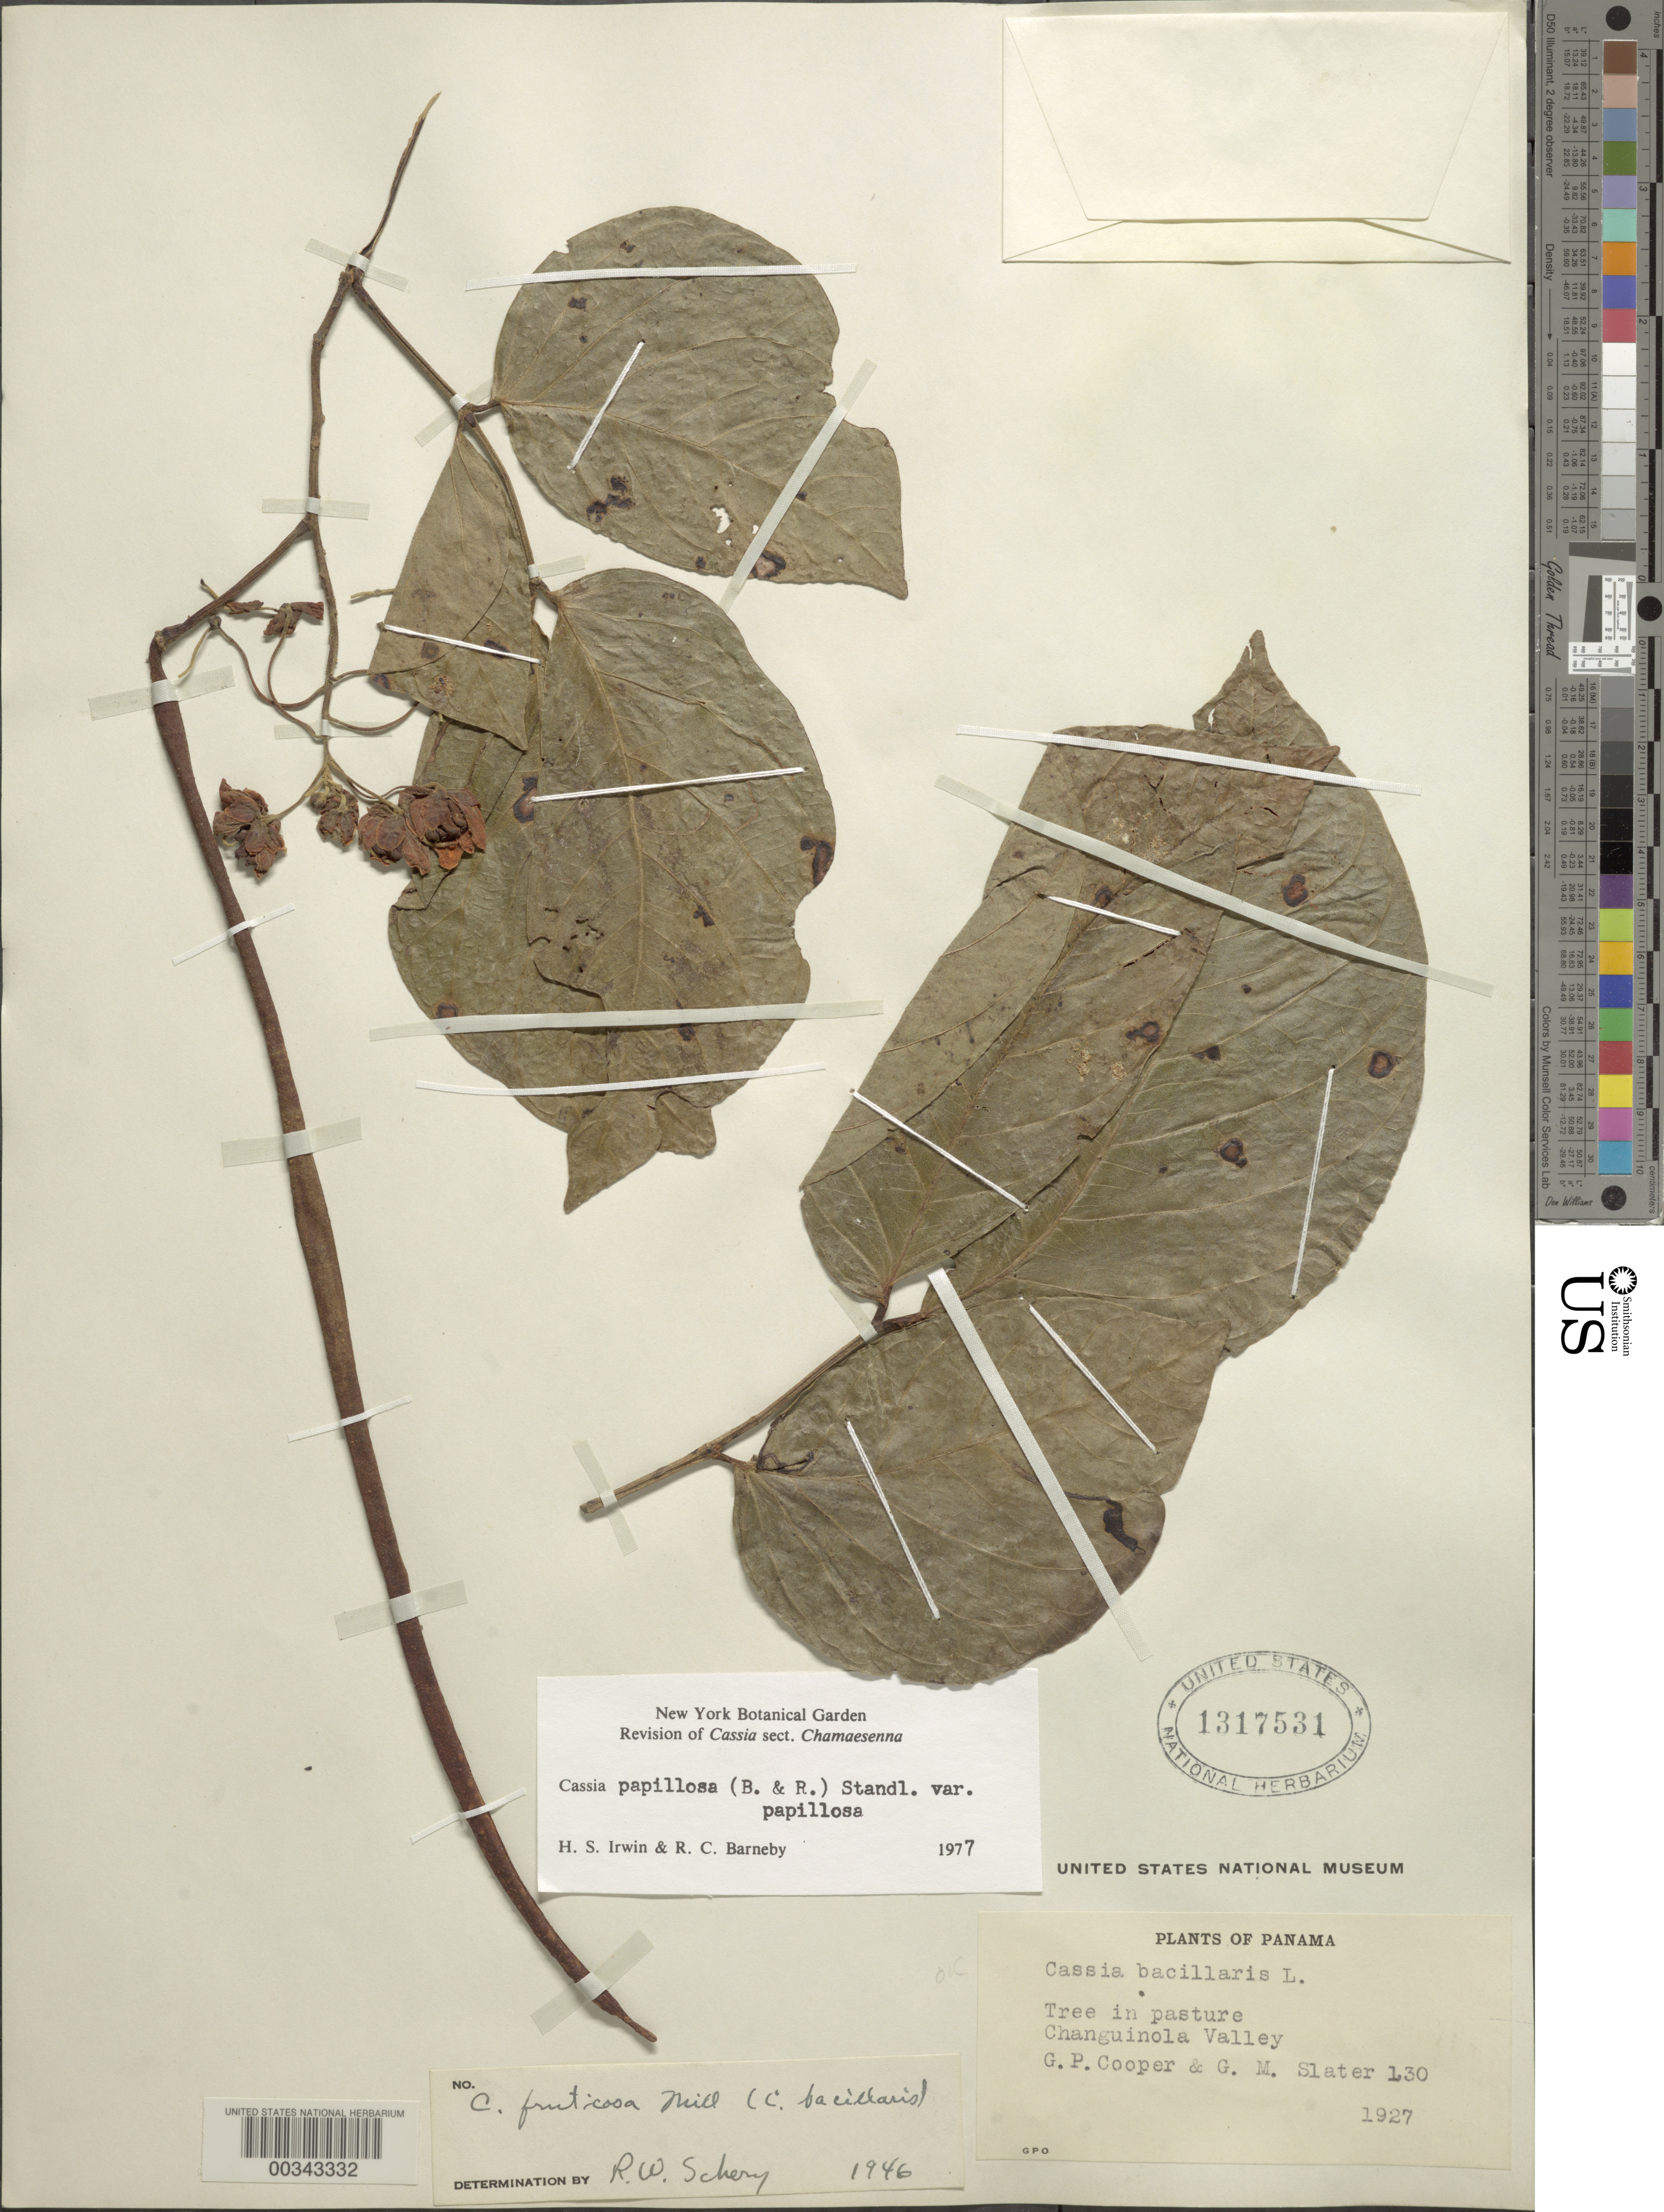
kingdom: Plantae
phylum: Tracheophyta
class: Magnoliopsida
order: Fabales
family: Fabaceae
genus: Senna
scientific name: Senna papillosa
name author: (Britton & Rose) H.S. Irwin & Barneby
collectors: G. Cooper & G. Slater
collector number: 130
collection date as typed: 1927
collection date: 1927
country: Panama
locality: Changuinola Valley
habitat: In pasture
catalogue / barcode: US 1317531